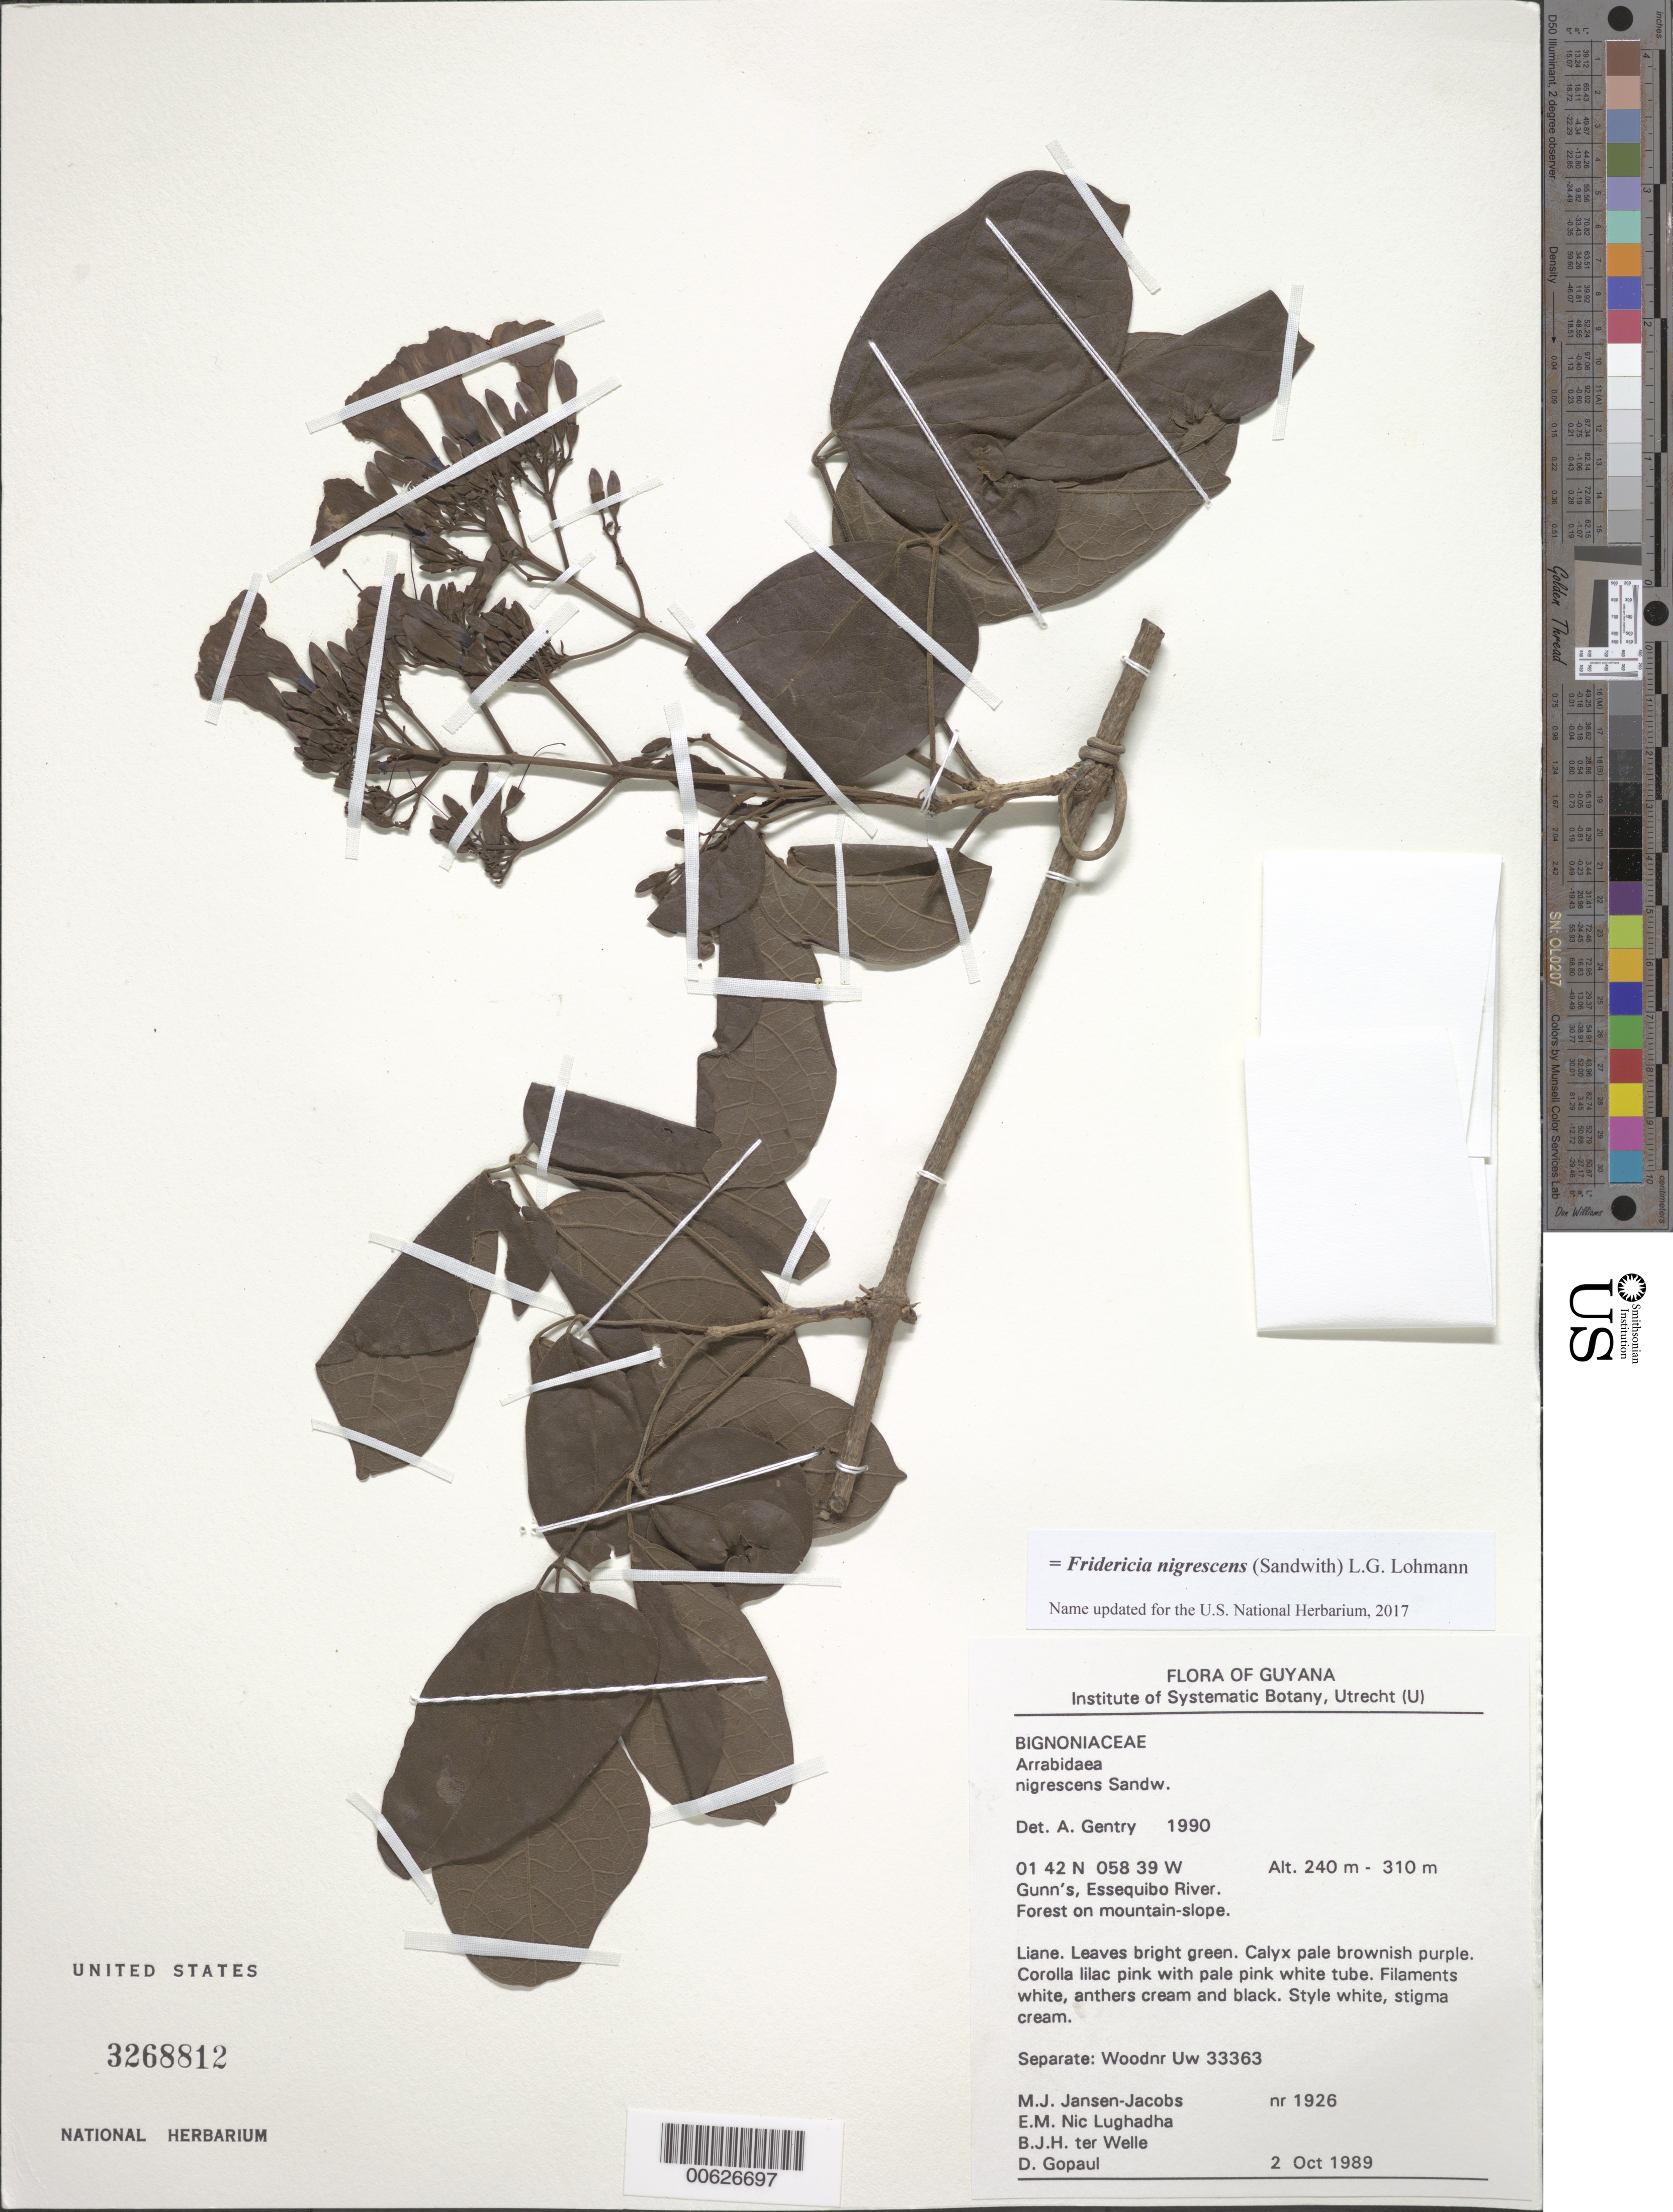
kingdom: Plantae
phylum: Tracheophyta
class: Magnoliopsida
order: Lamiales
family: Bignoniaceae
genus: Fridericia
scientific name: Fridericia nigrescens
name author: (Sandwith) L.G. Lohmann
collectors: M. J. Jansen-Jacobs, E. Nic Lughadha, B. Welle & D. Gopaul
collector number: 1926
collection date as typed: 2-Oct-89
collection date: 1989-10-02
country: Guyana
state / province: U. Takutu-U. Essequibo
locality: Gunn's, Essequibo River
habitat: Forest on mountain slope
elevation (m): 240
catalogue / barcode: US 3268812